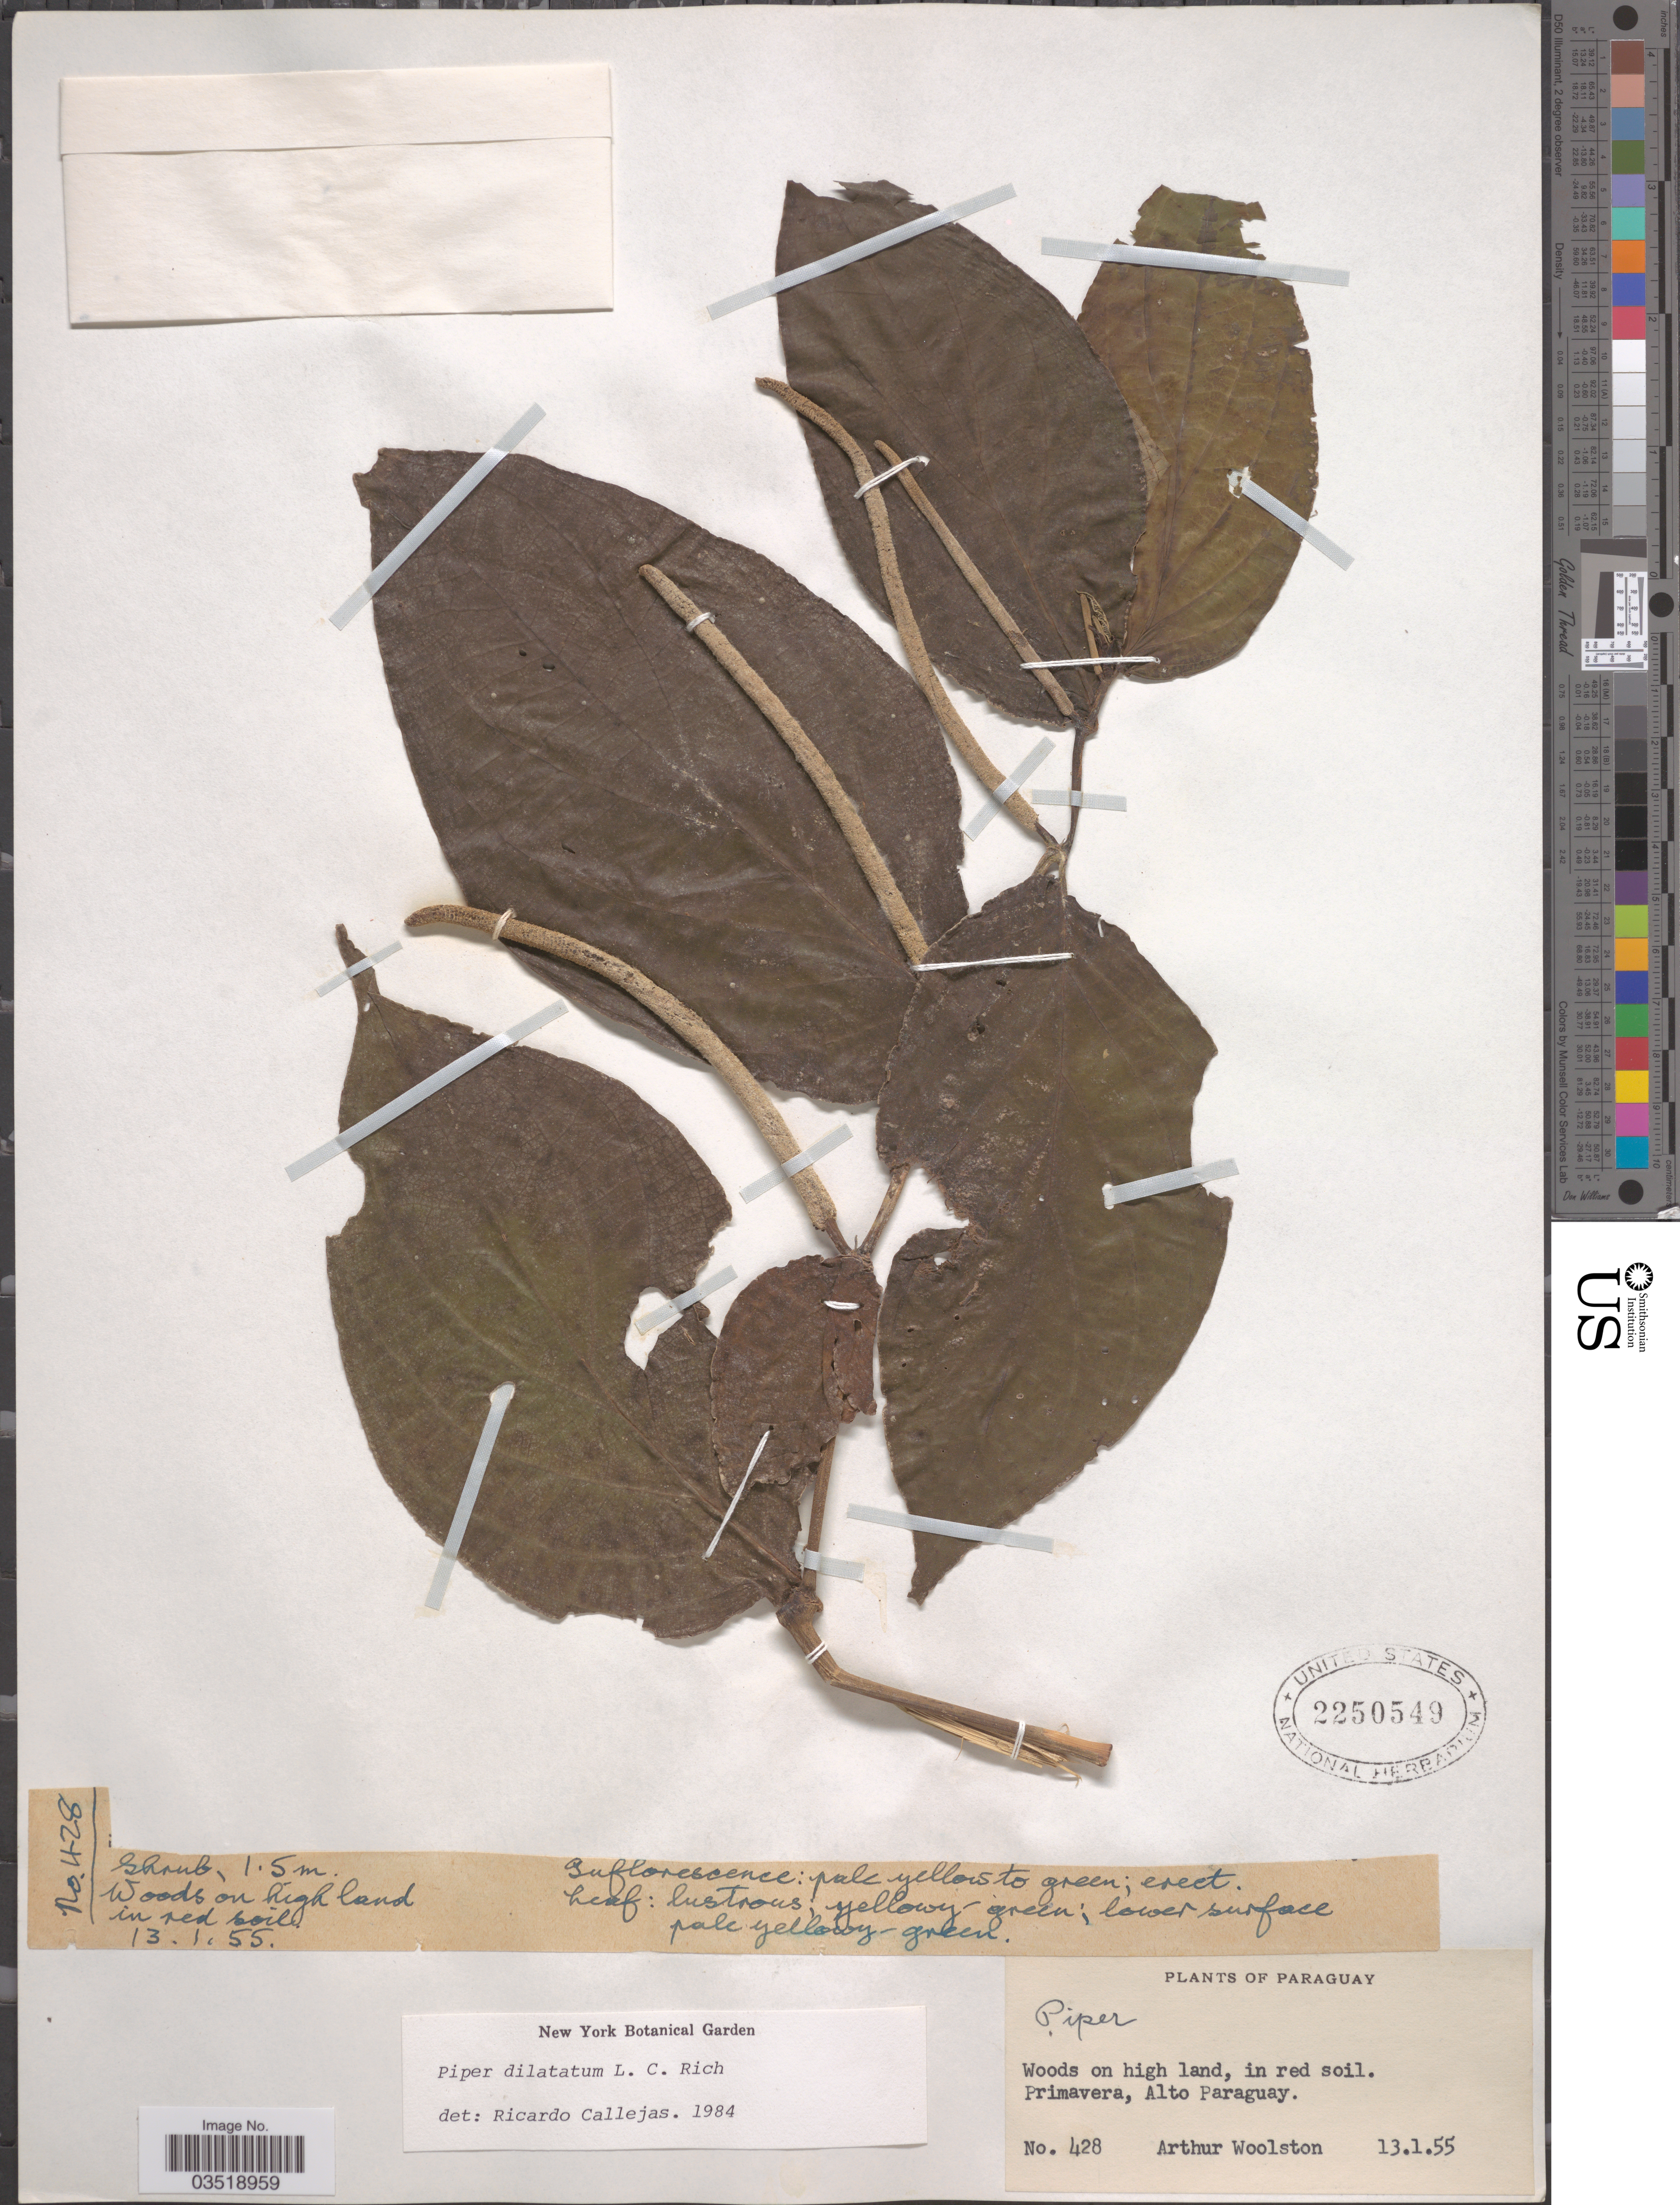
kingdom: Plantae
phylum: Tracheophyta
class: Magnoliopsida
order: Piperales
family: Piperaceae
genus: Piper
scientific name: Piper dilatatum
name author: Rich.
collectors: A. L. Woolston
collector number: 428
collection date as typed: Transcribed d/m/y: 13/1/55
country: Paraguay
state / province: Alto Paraguay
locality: Primavera.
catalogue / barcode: US 2250549